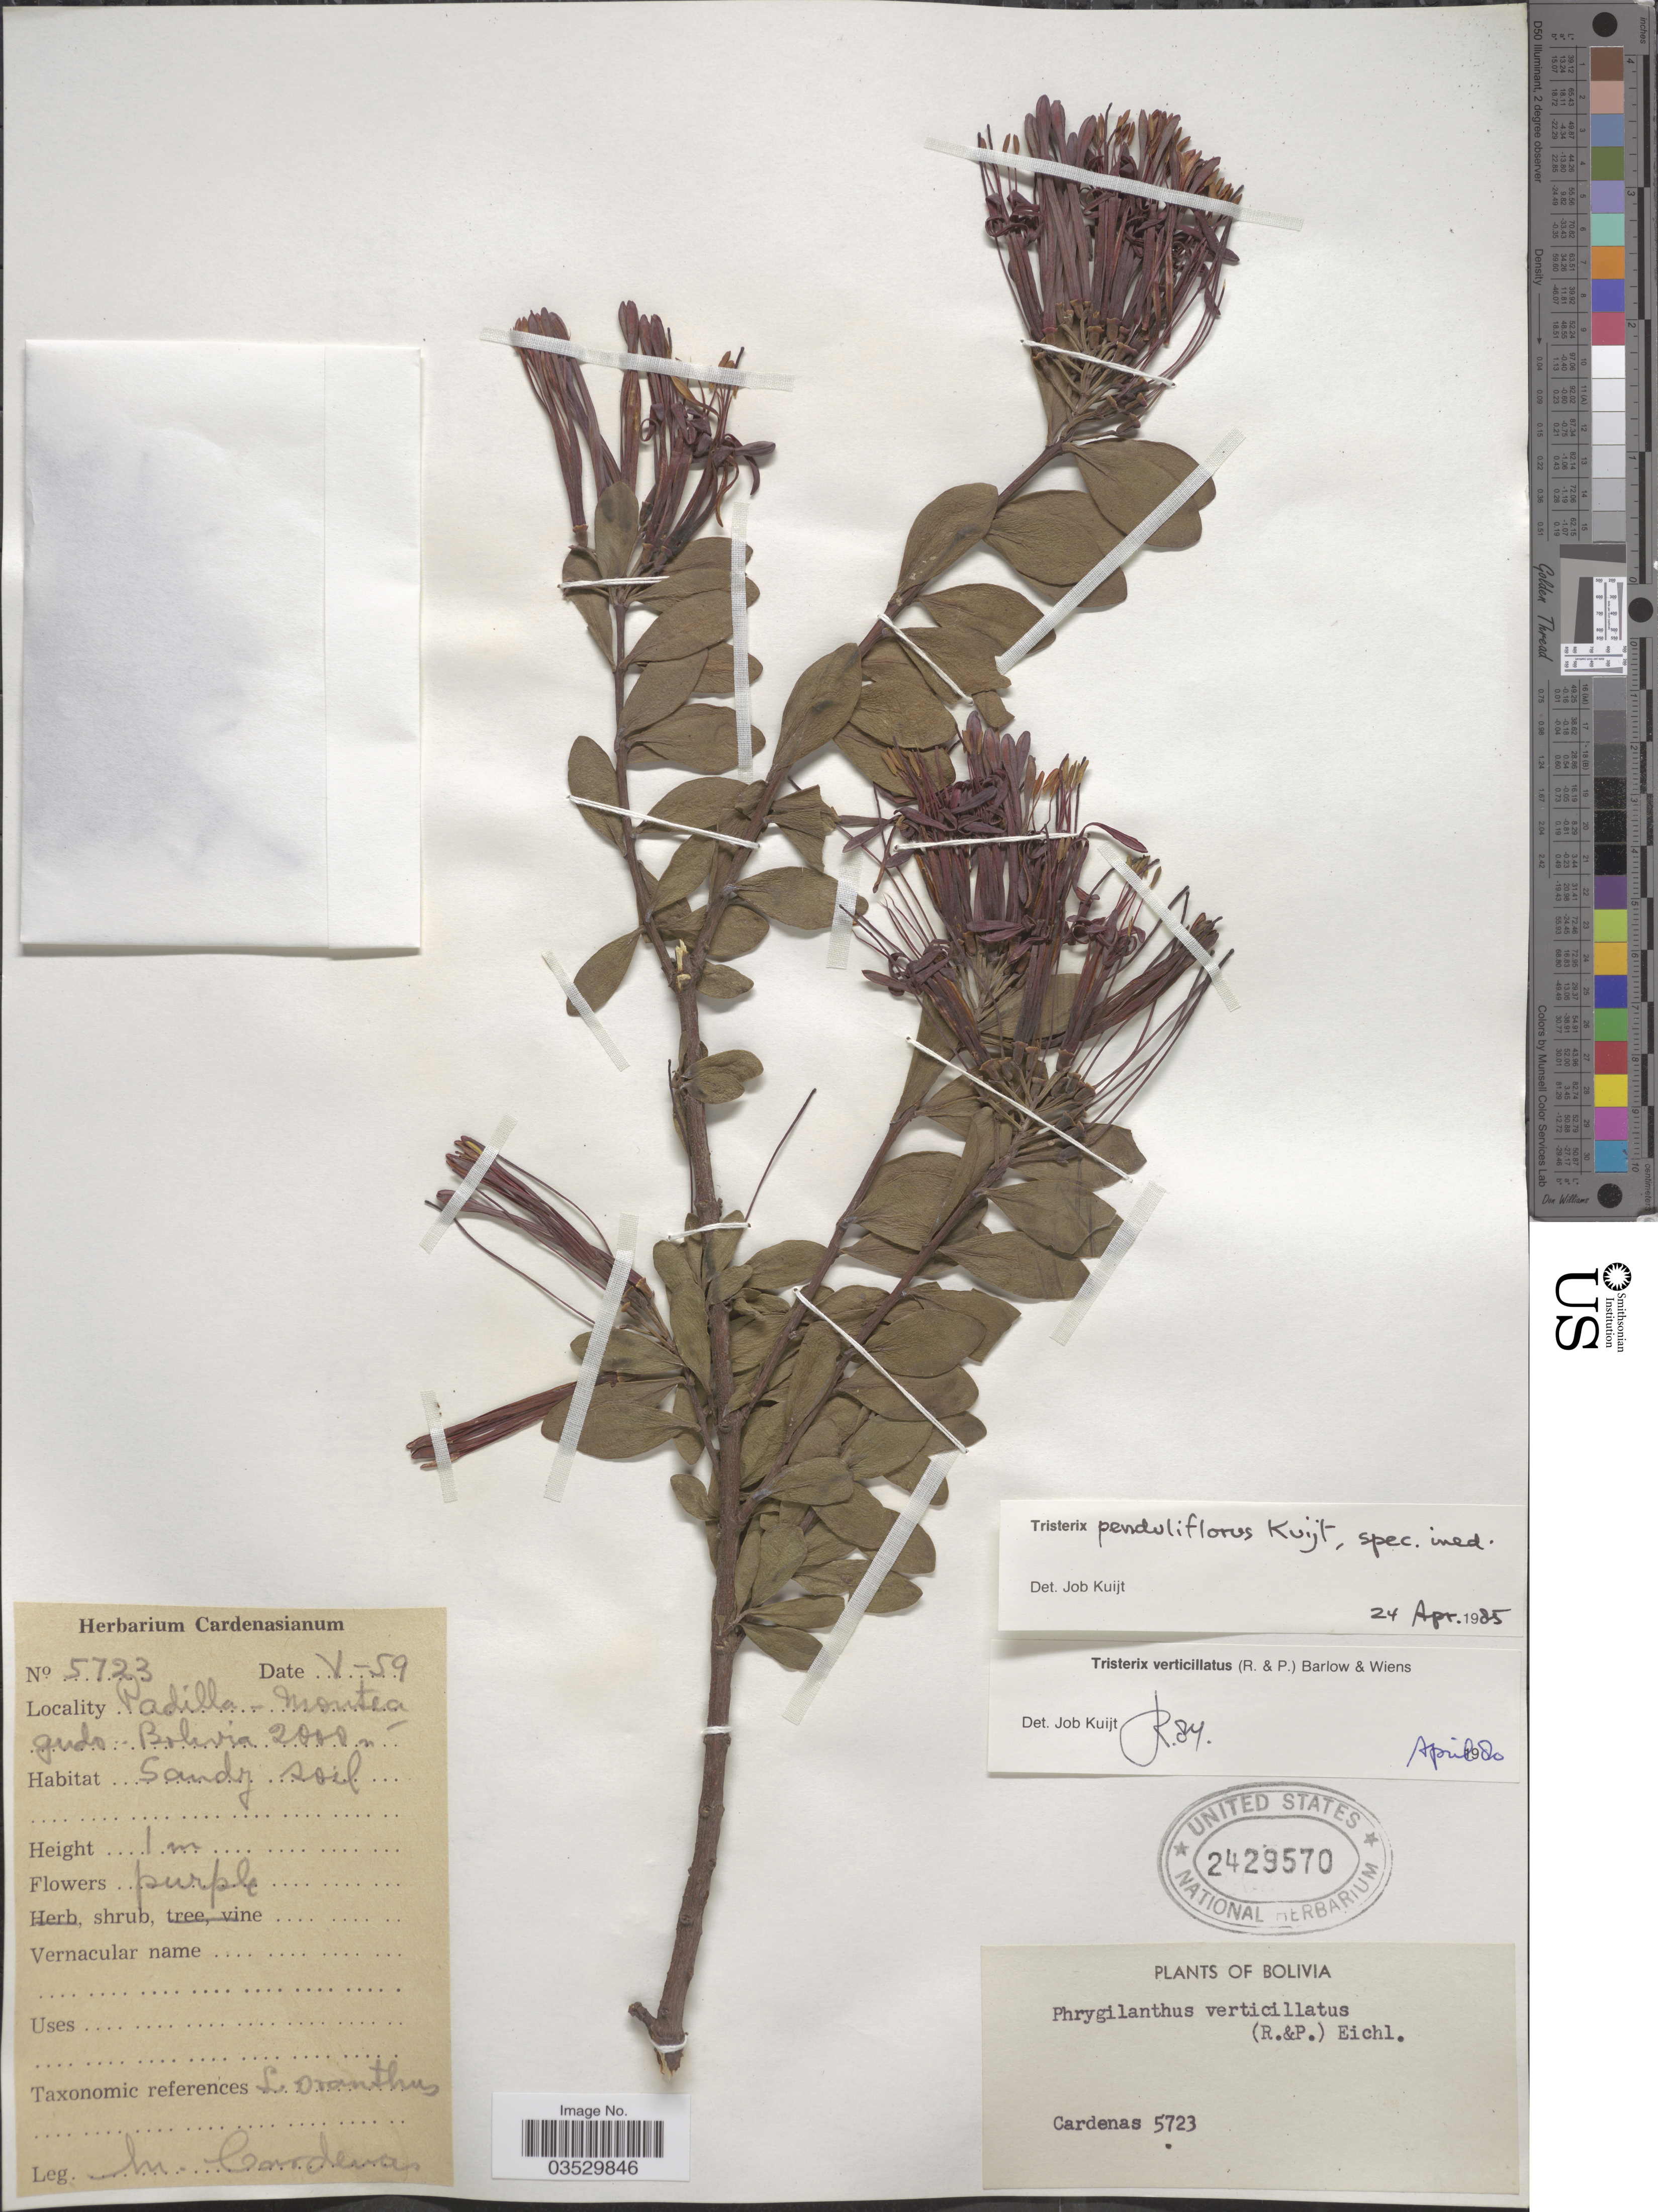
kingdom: Plantae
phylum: Tracheophyta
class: Magnoliopsida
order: Santalales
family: Loranthaceae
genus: Tristerix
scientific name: Tristerix penduliflorus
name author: Kuijt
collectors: M. Cárdenas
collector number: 5723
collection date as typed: Transcribed d/m/y: /5/59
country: Bolivia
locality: Padilla-Monteagudo.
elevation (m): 2000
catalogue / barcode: US 2429570